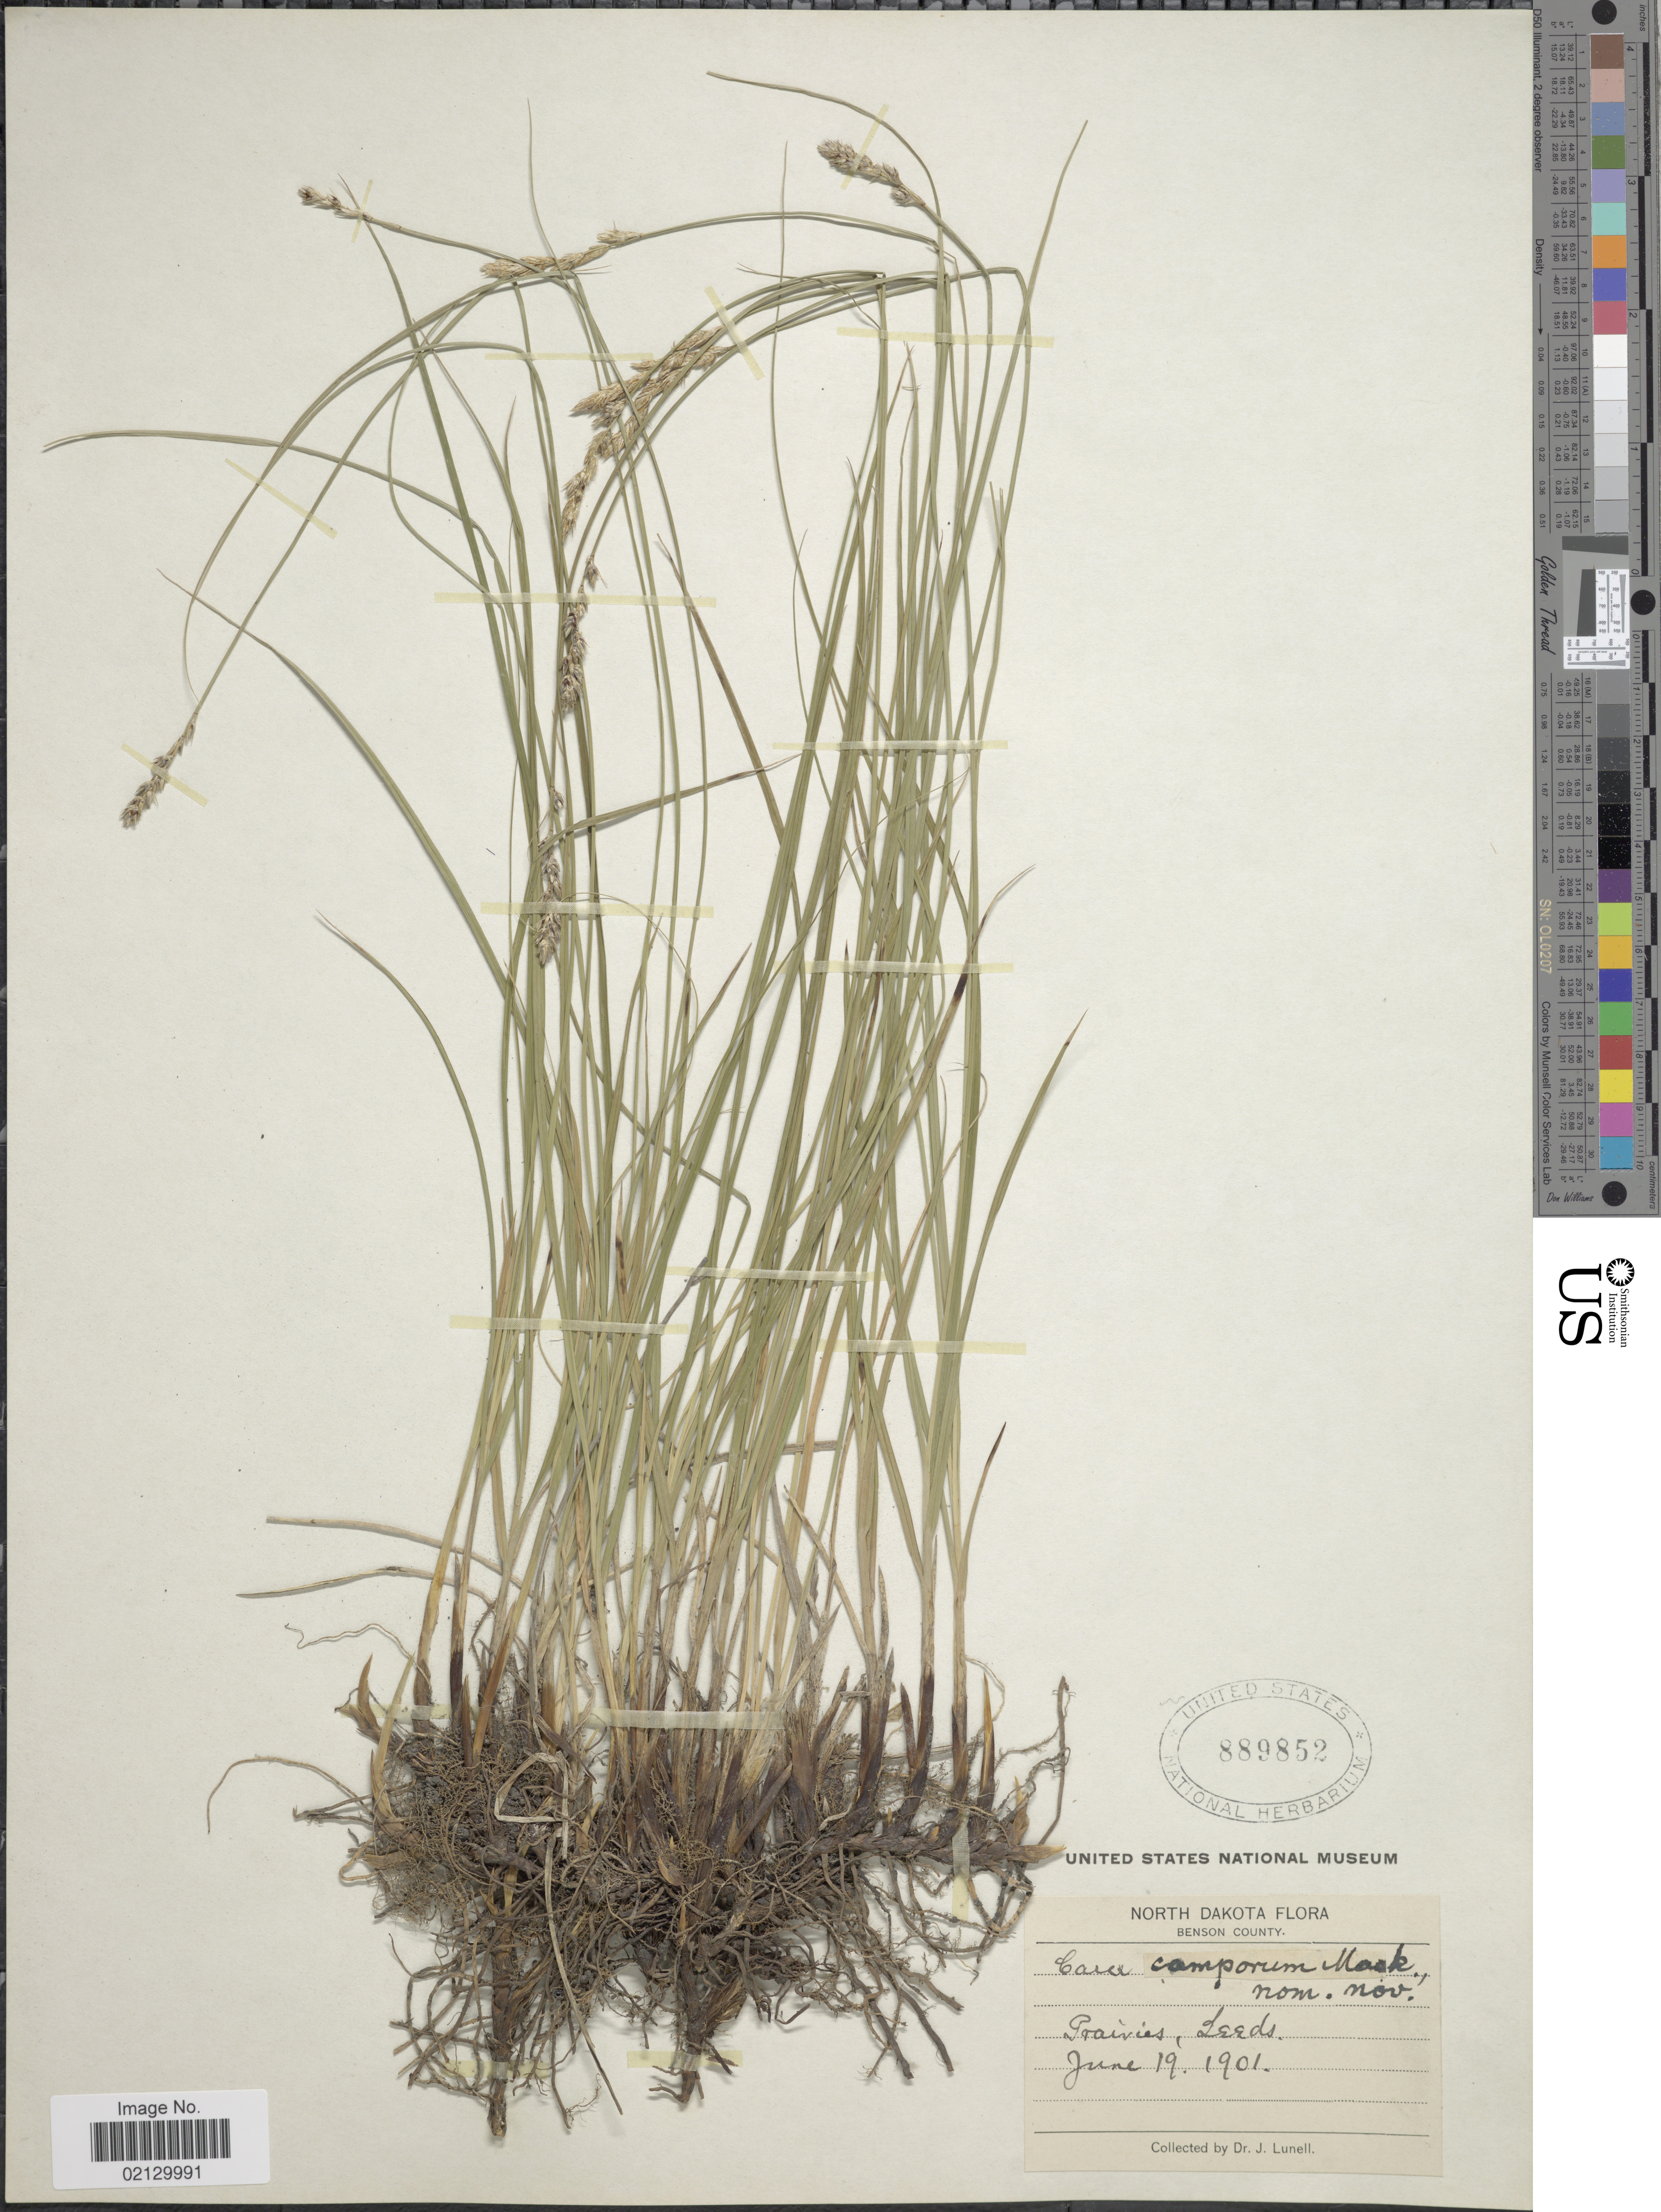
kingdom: Plantae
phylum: Tracheophyta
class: Liliopsida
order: Poales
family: Cyperaceae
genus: Carex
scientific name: Carex praegracilis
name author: W. Boott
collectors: J. Lunell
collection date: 1901-06-19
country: United States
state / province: North Dakota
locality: Benson County, Leeds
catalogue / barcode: US 889852